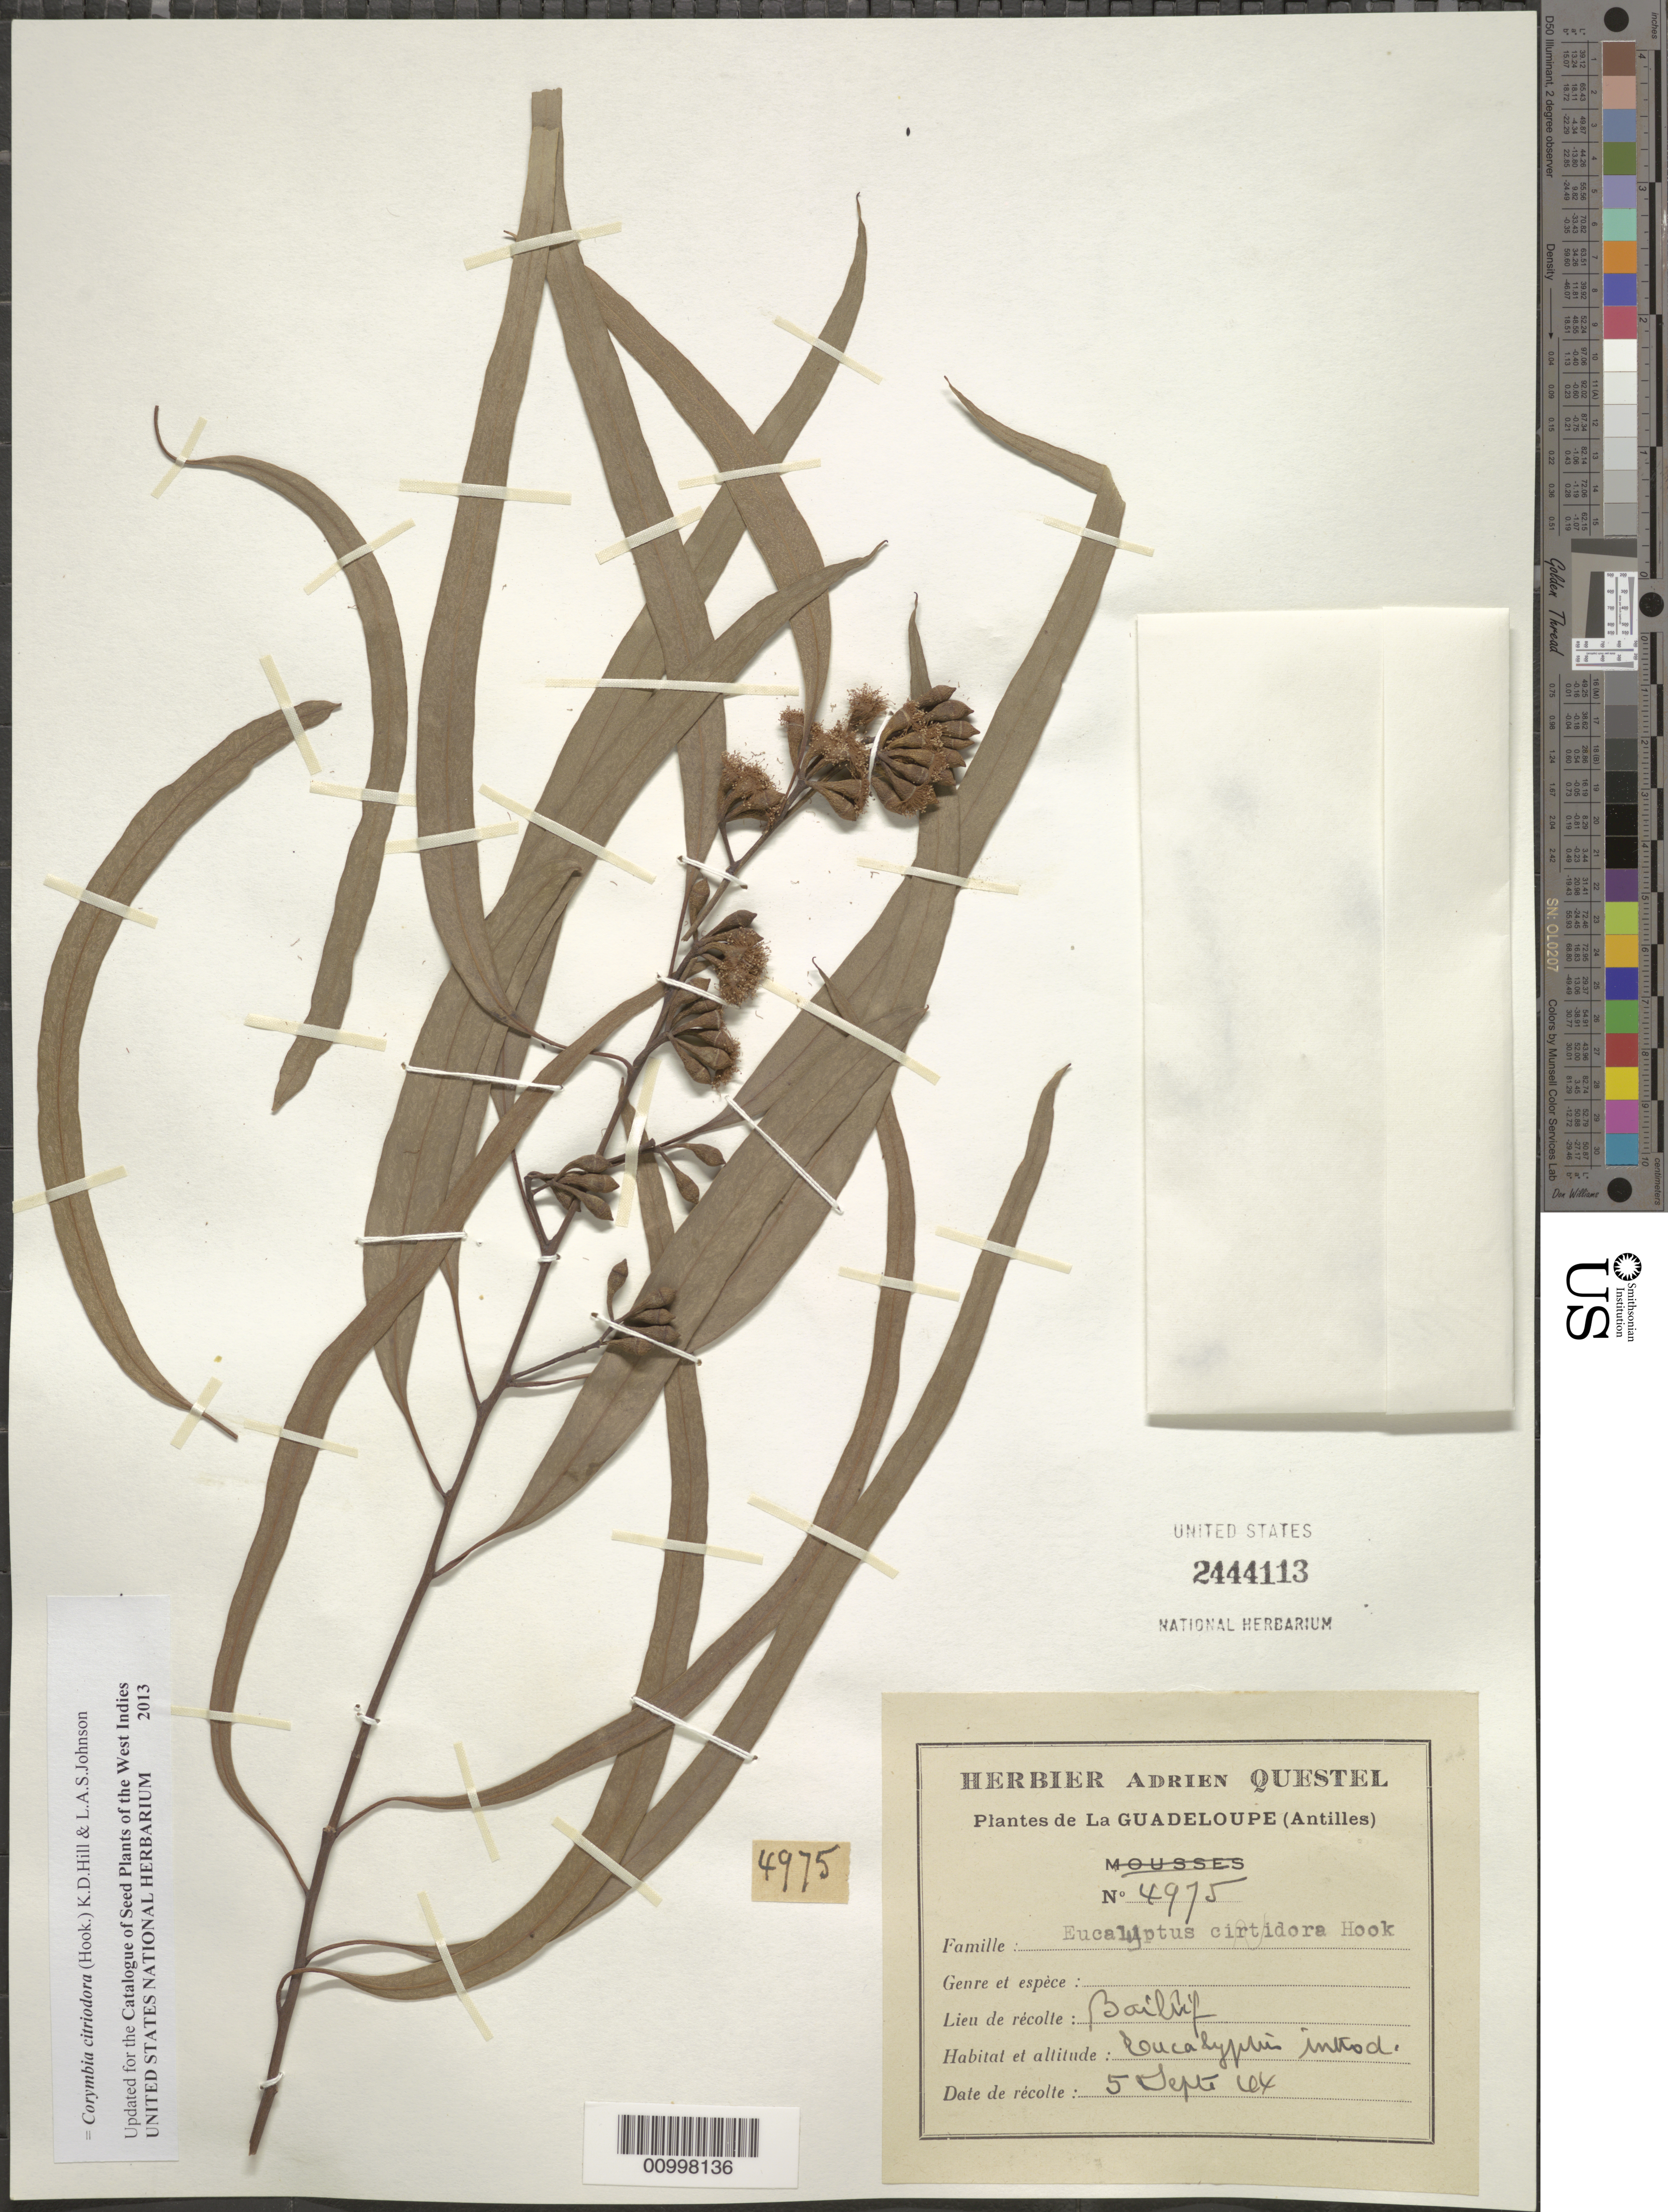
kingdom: Plantae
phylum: Tracheophyta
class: Magnoliopsida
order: Myrtales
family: Myrtaceae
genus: Corymbia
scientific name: Corymbia citriodora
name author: (Hook.) K.D. Hill & L.A.S. Johnson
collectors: A. Questel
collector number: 4975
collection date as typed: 05 Sep 1964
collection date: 1964-09-05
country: Guadeloupe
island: Basse Terre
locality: Bailiif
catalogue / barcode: US 2444113